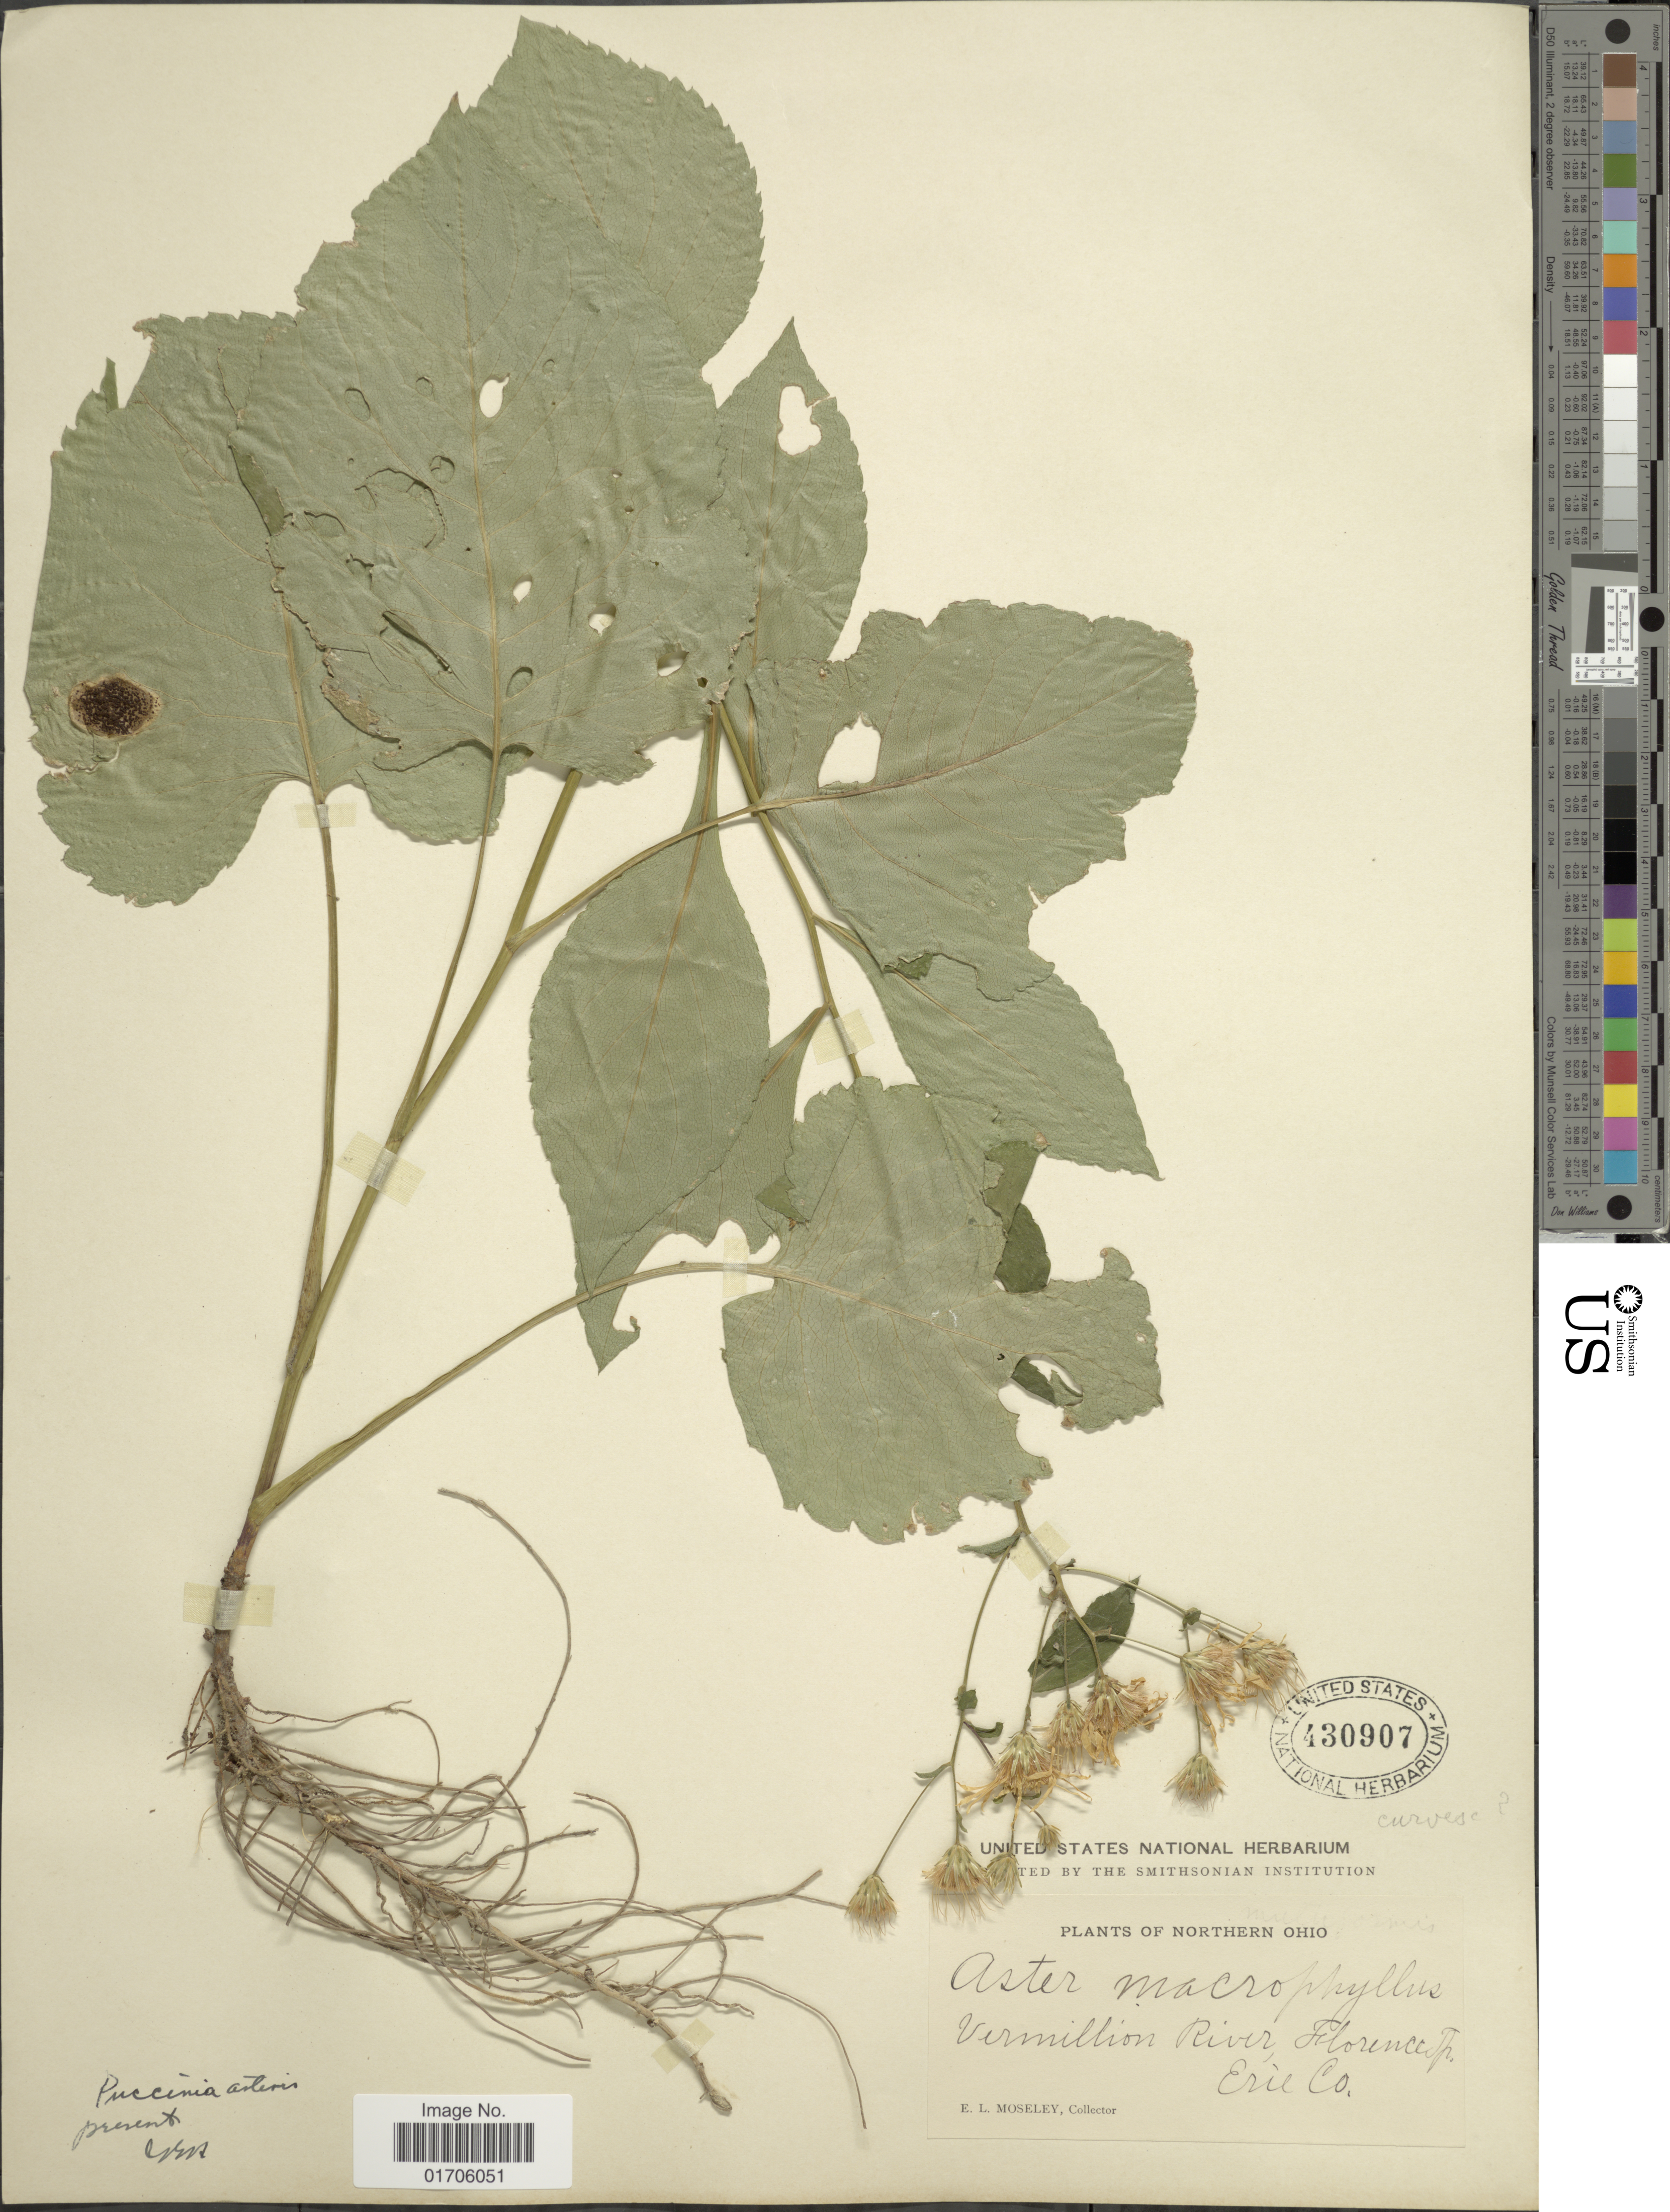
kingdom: Plantae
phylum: Tracheophyta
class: Magnoliopsida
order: Asterales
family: Asteraceae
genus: Aster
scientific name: Aster curvescens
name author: E.S. Burgess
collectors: E. Moseley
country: United States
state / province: Ohio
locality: Northern Ohio. Vermillion River, Florence Tp. Erie Co.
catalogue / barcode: US 430907